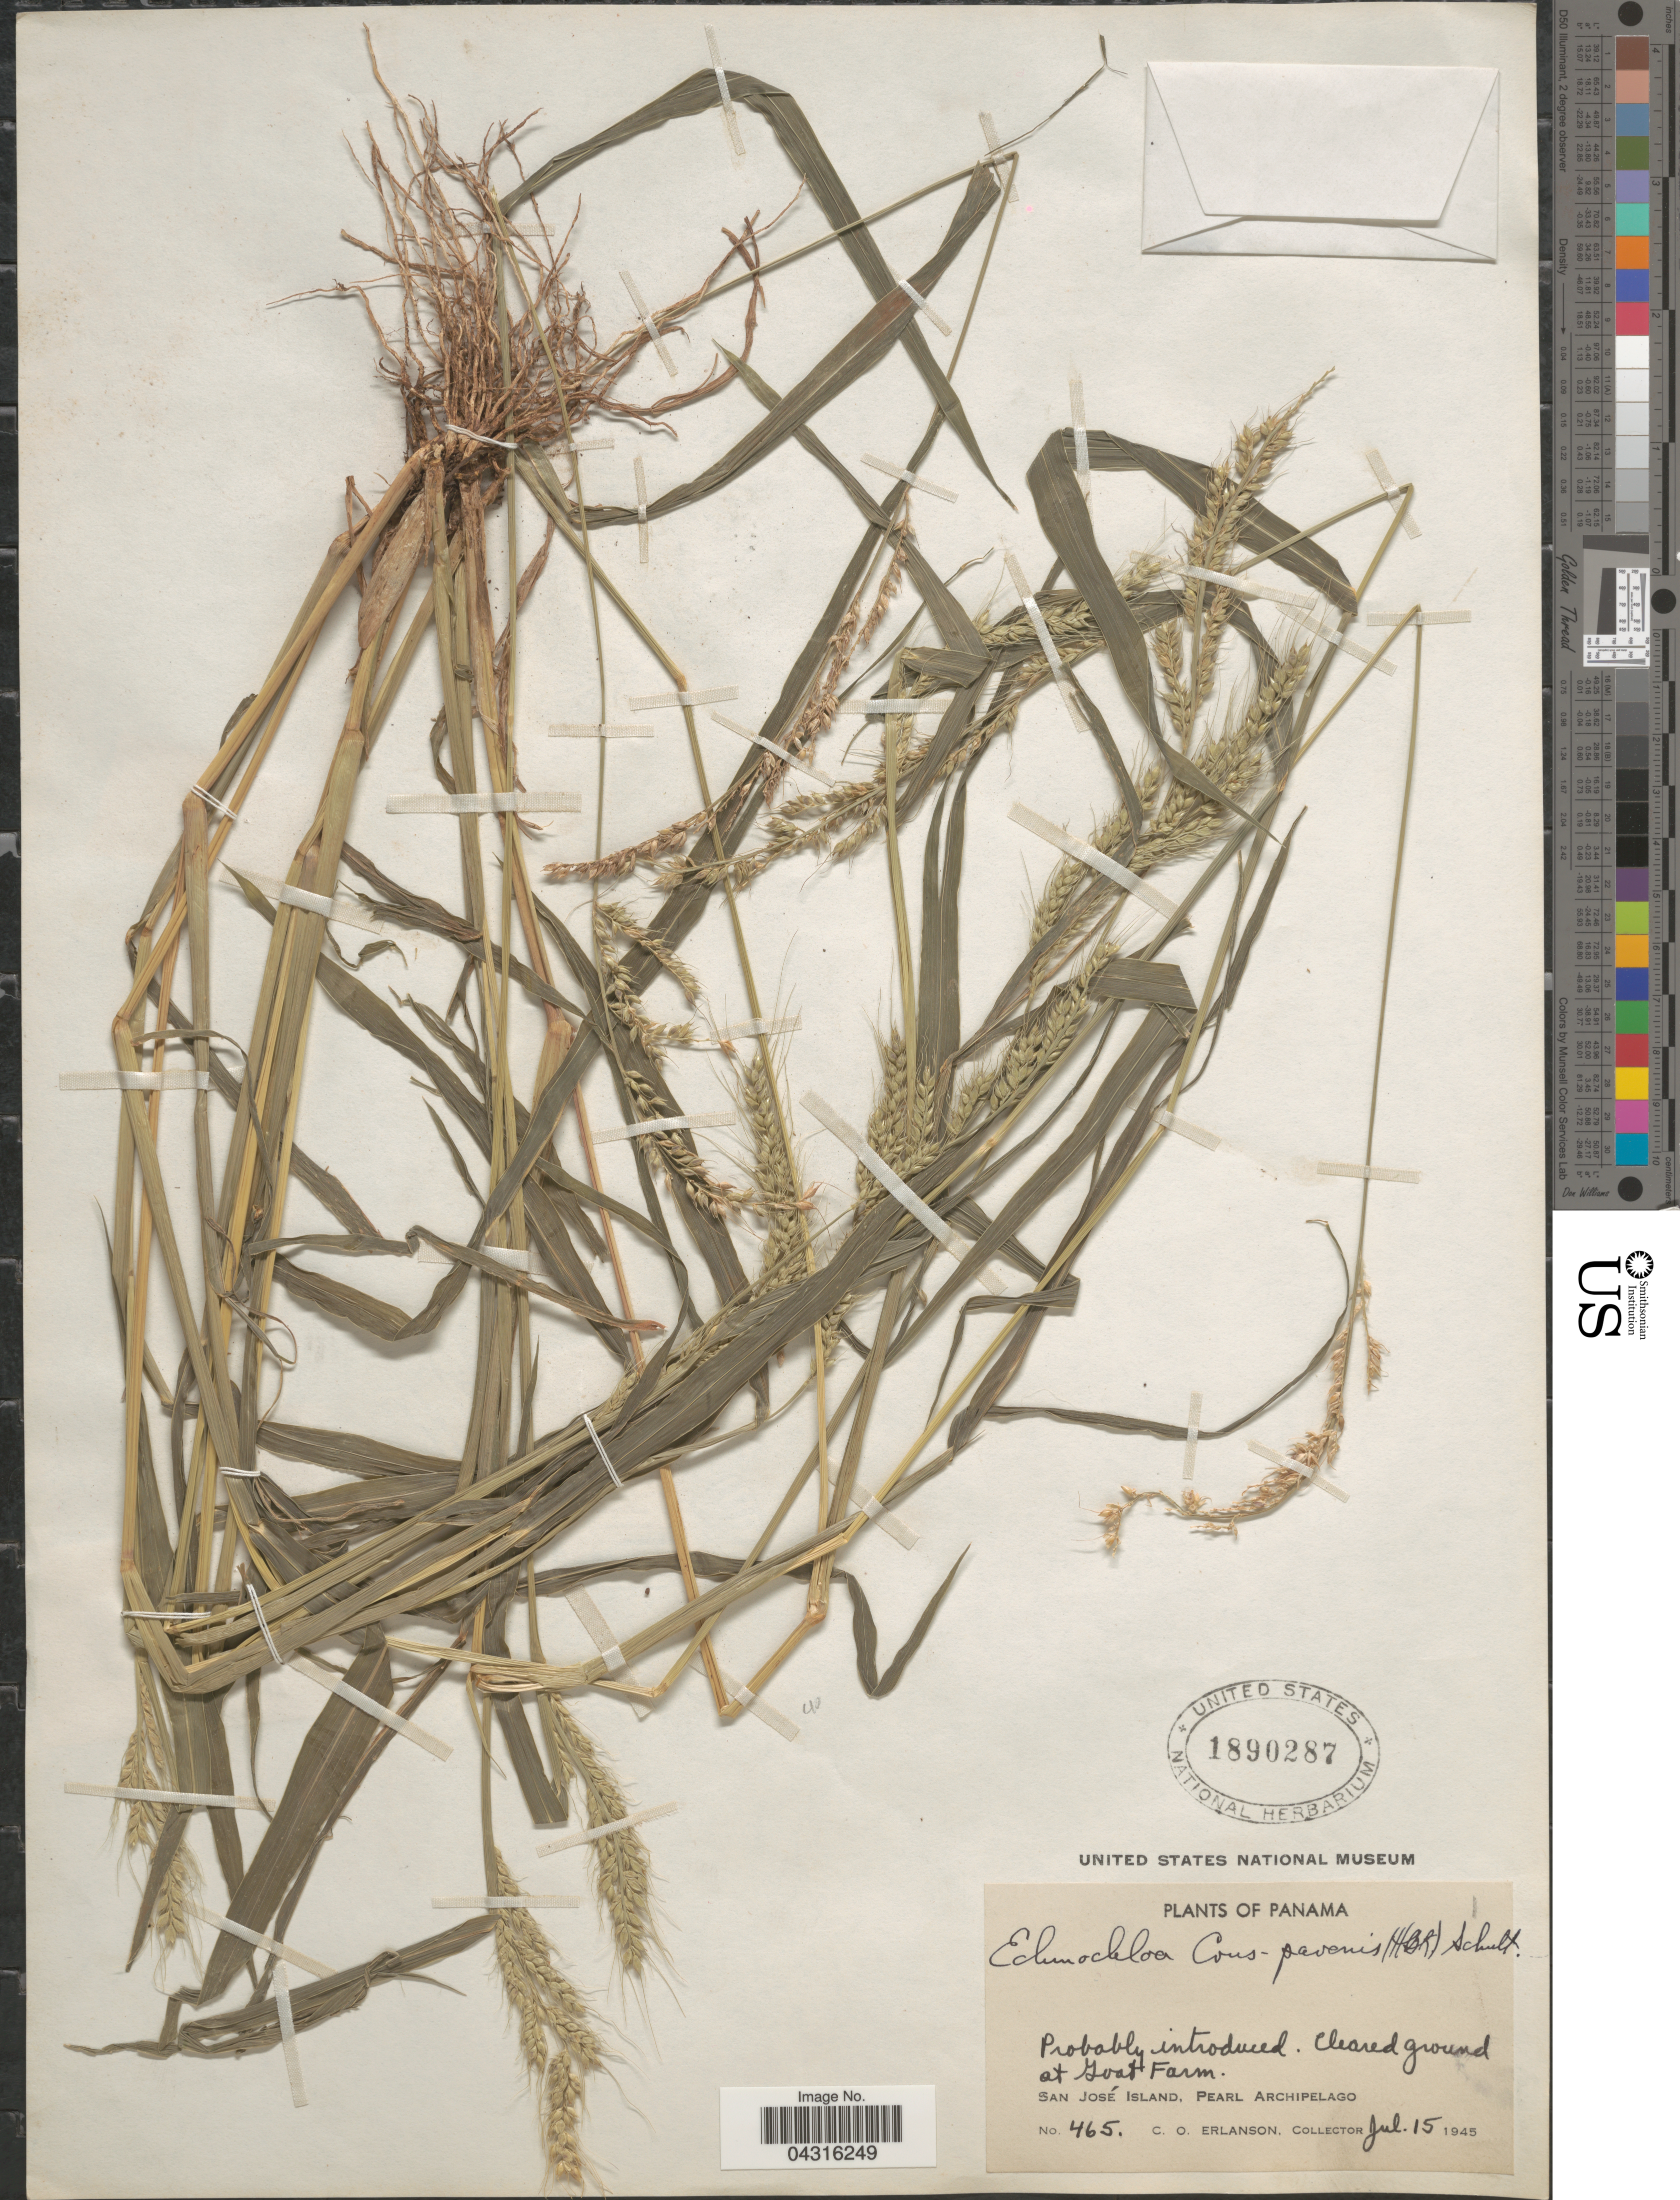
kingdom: Plantae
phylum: Tracheophyta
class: Liliopsida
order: Poales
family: Poaceae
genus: Echinochloa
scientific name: Echinochloa crus-pavonis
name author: (Kunth) Schult.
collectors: C. O. Erlanson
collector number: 465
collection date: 1945-07-15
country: Panama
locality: At Goat Farm. San José Island, Pearl Archipelago.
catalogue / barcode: US 1890287